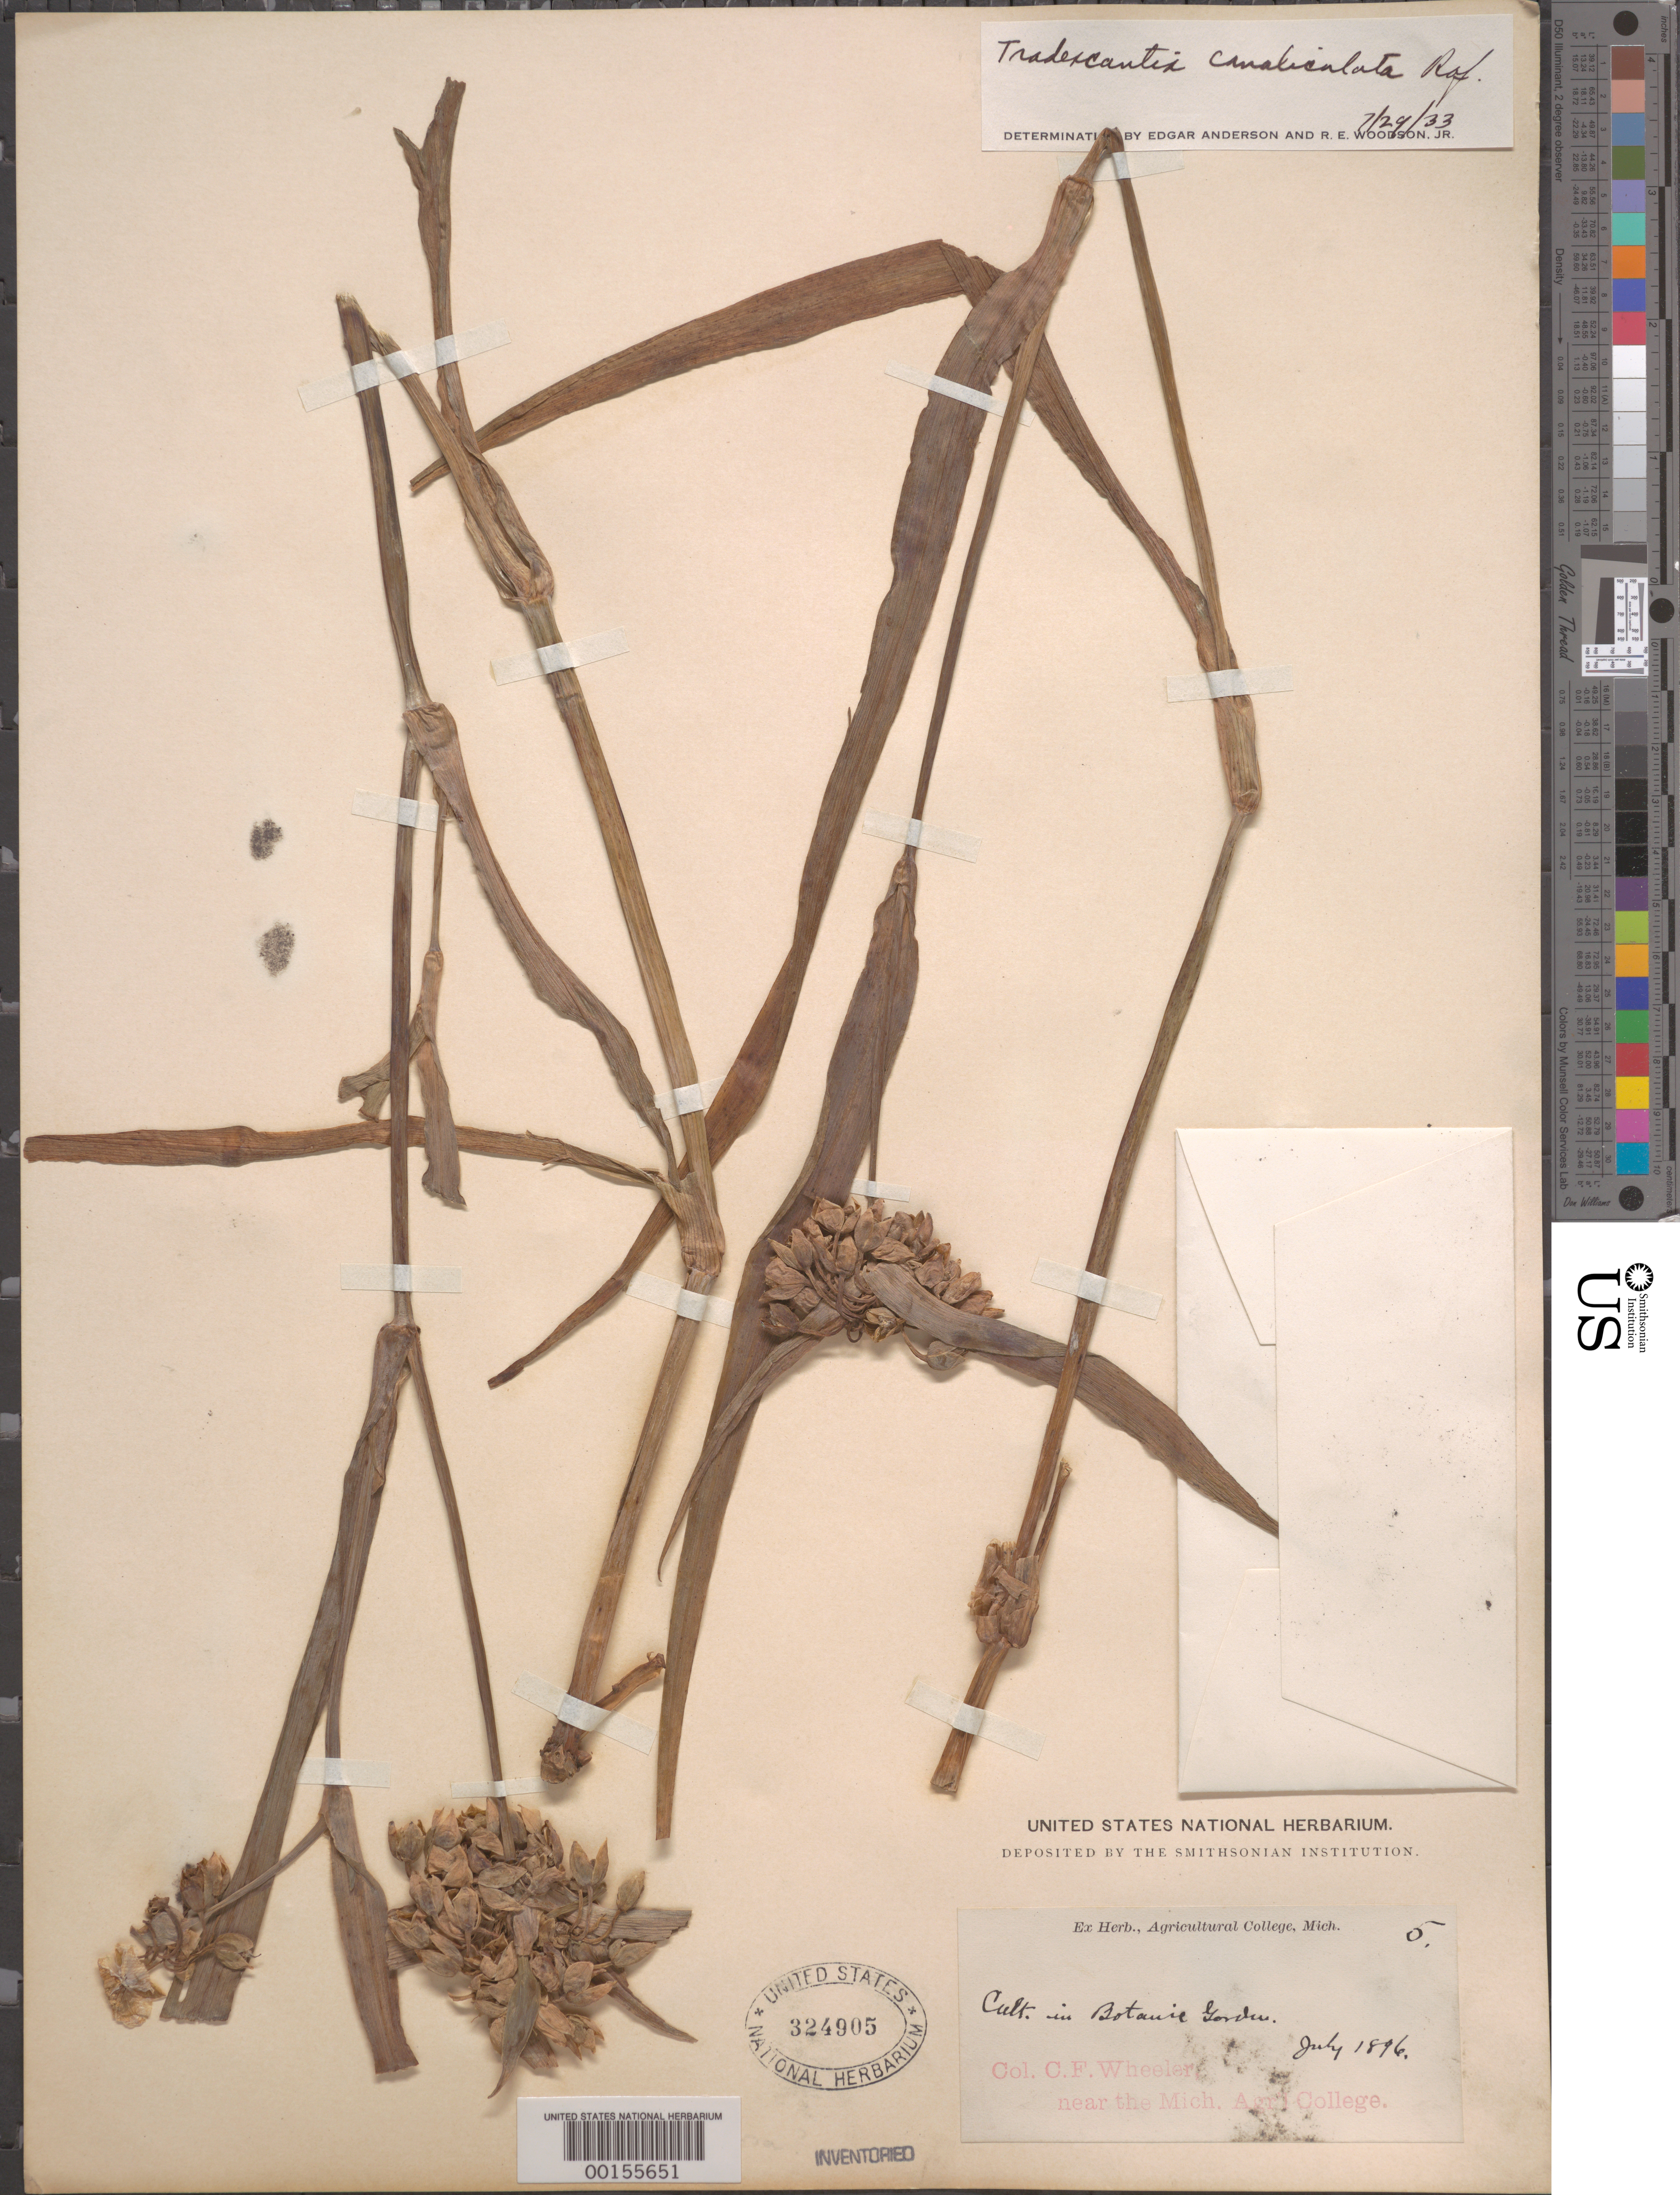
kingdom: Plantae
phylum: Tracheophyta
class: Liliopsida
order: Commelinales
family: Commelinaceae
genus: Tradescantia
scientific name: Tradescantia ohiensis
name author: Raf.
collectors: C. Wheeler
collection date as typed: Jul 1896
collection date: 1896-07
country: United States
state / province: Michigan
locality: Near michigan agricultural college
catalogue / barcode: US 324905